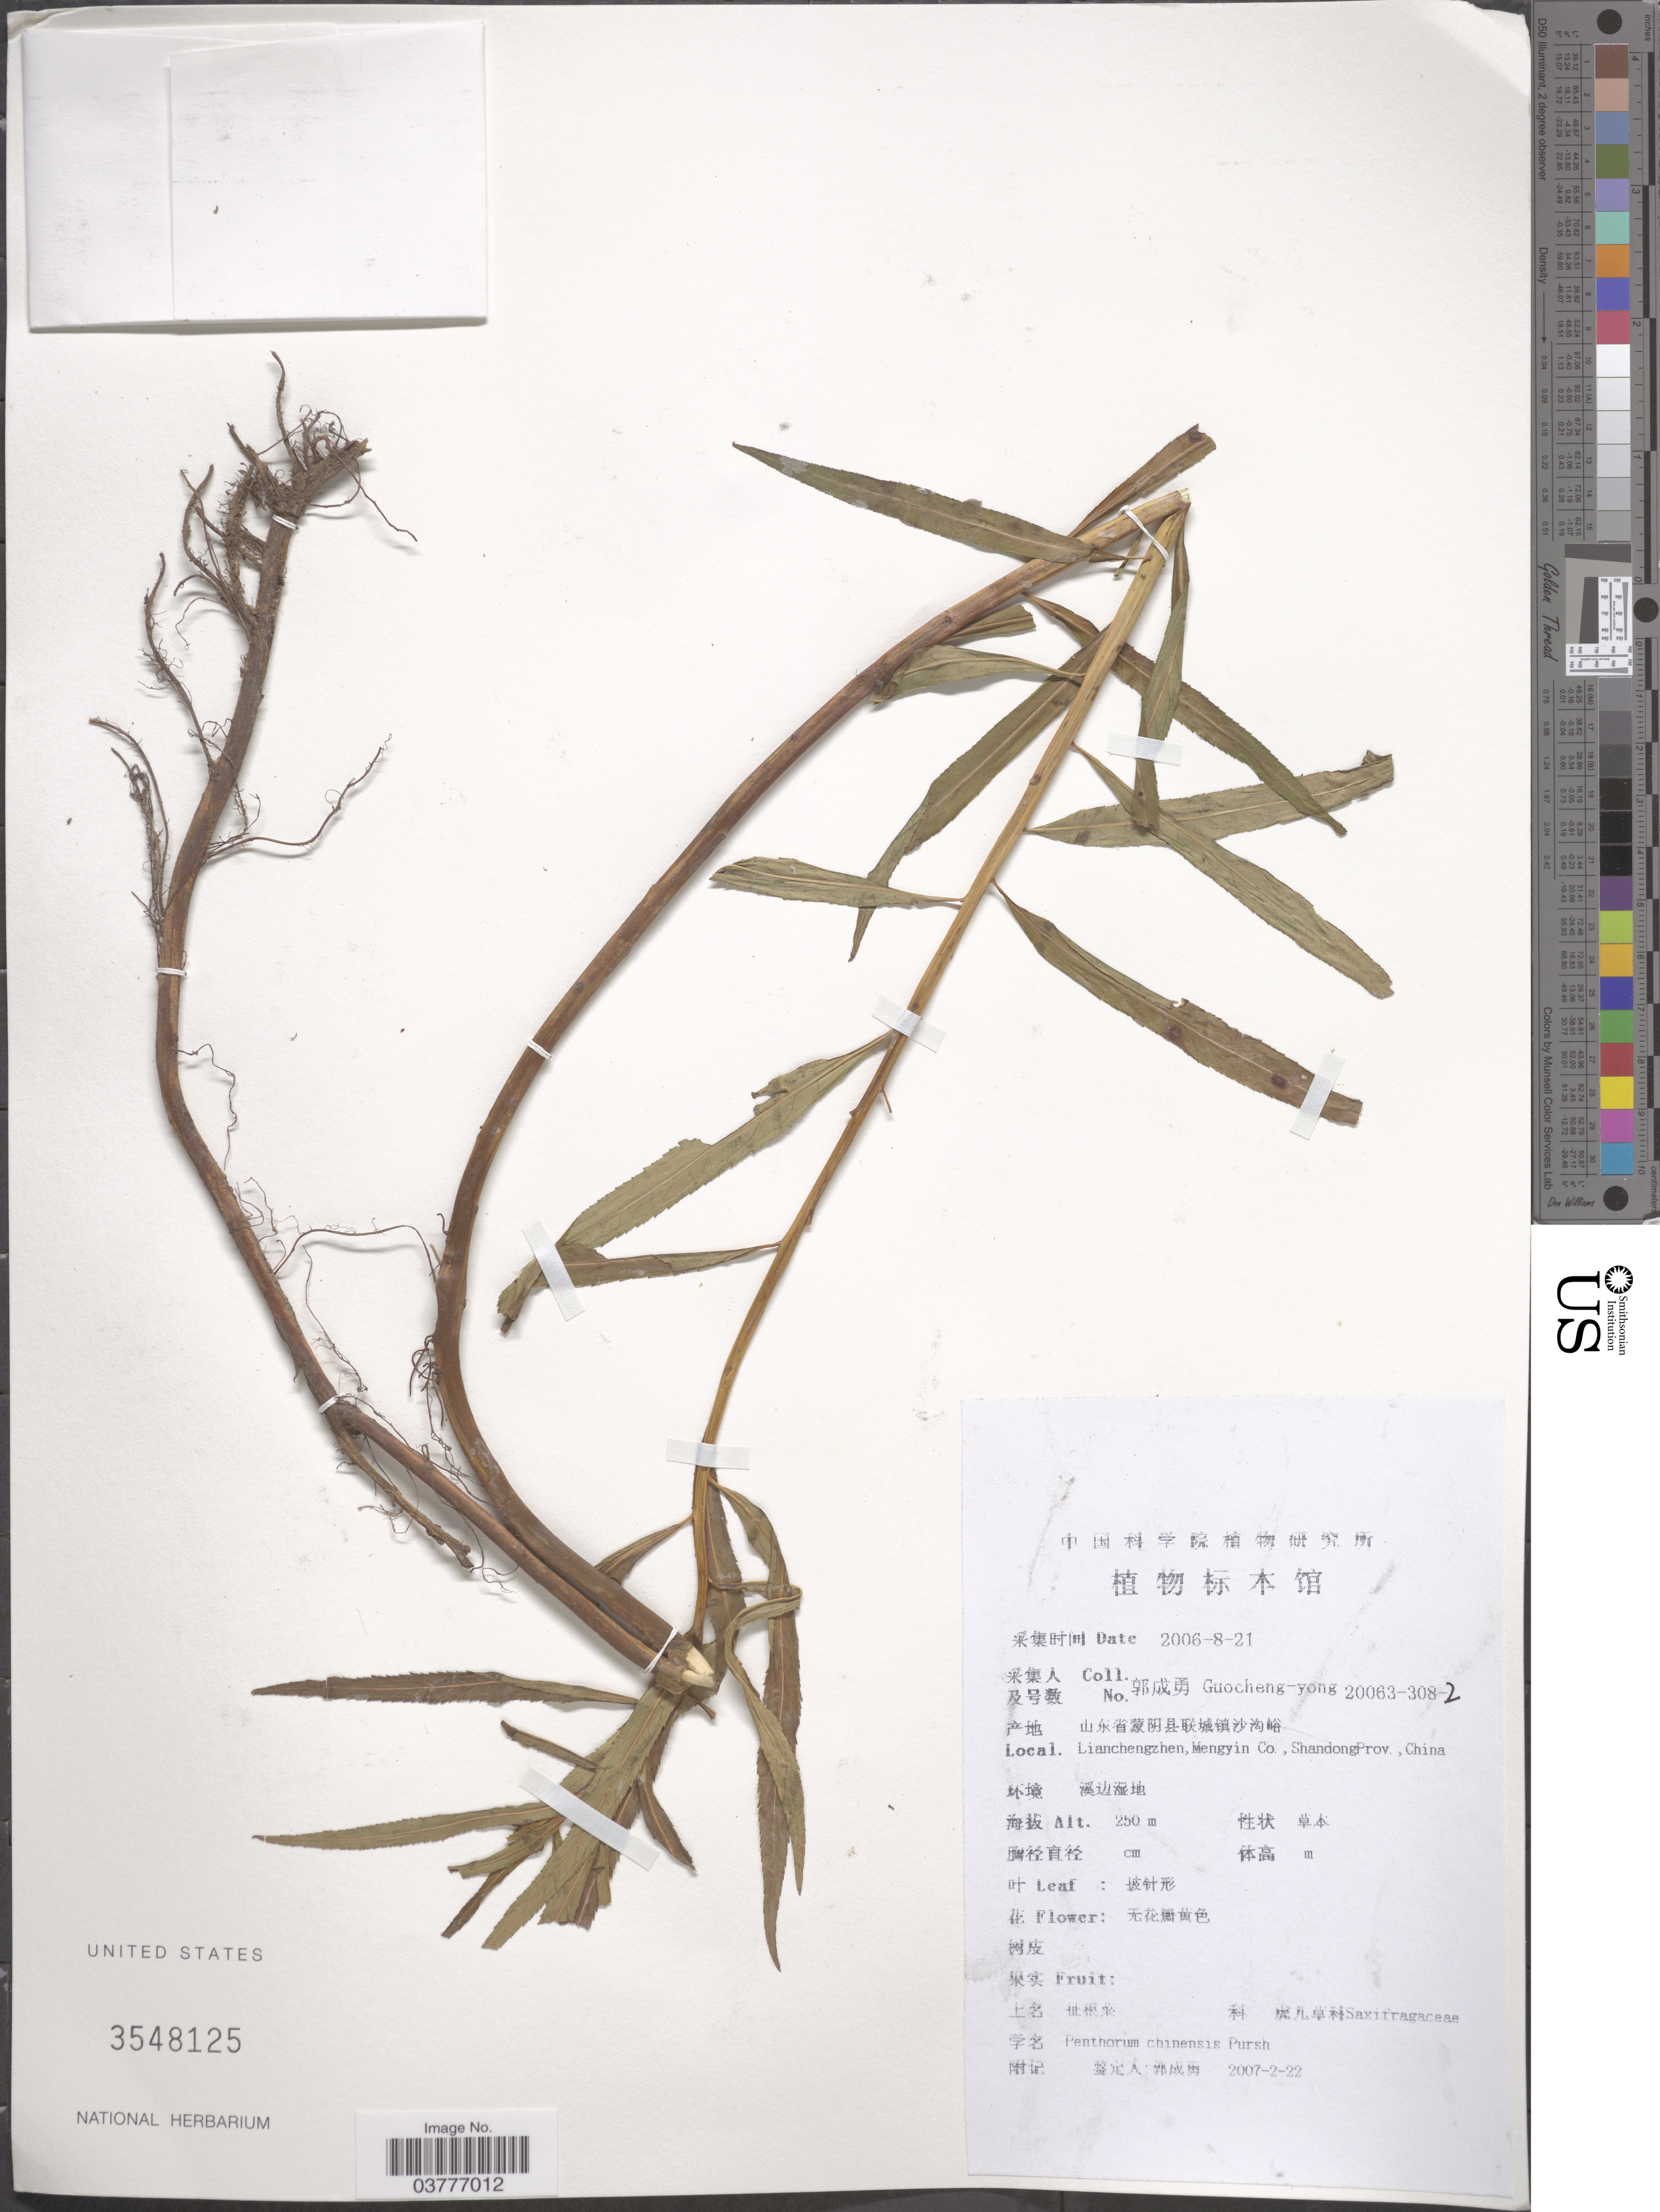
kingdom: Plantae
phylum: Tracheophyta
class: Magnoliopsida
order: Saxifragales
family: Penthoraceae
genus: Penthorum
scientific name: Penthorum chinense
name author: Pursh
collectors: Guo cheng-yong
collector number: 20063-308-2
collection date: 2006-08-21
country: China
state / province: Shandong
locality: Lianchengzhen, Mengyin Co.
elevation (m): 250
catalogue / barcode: US 3548125